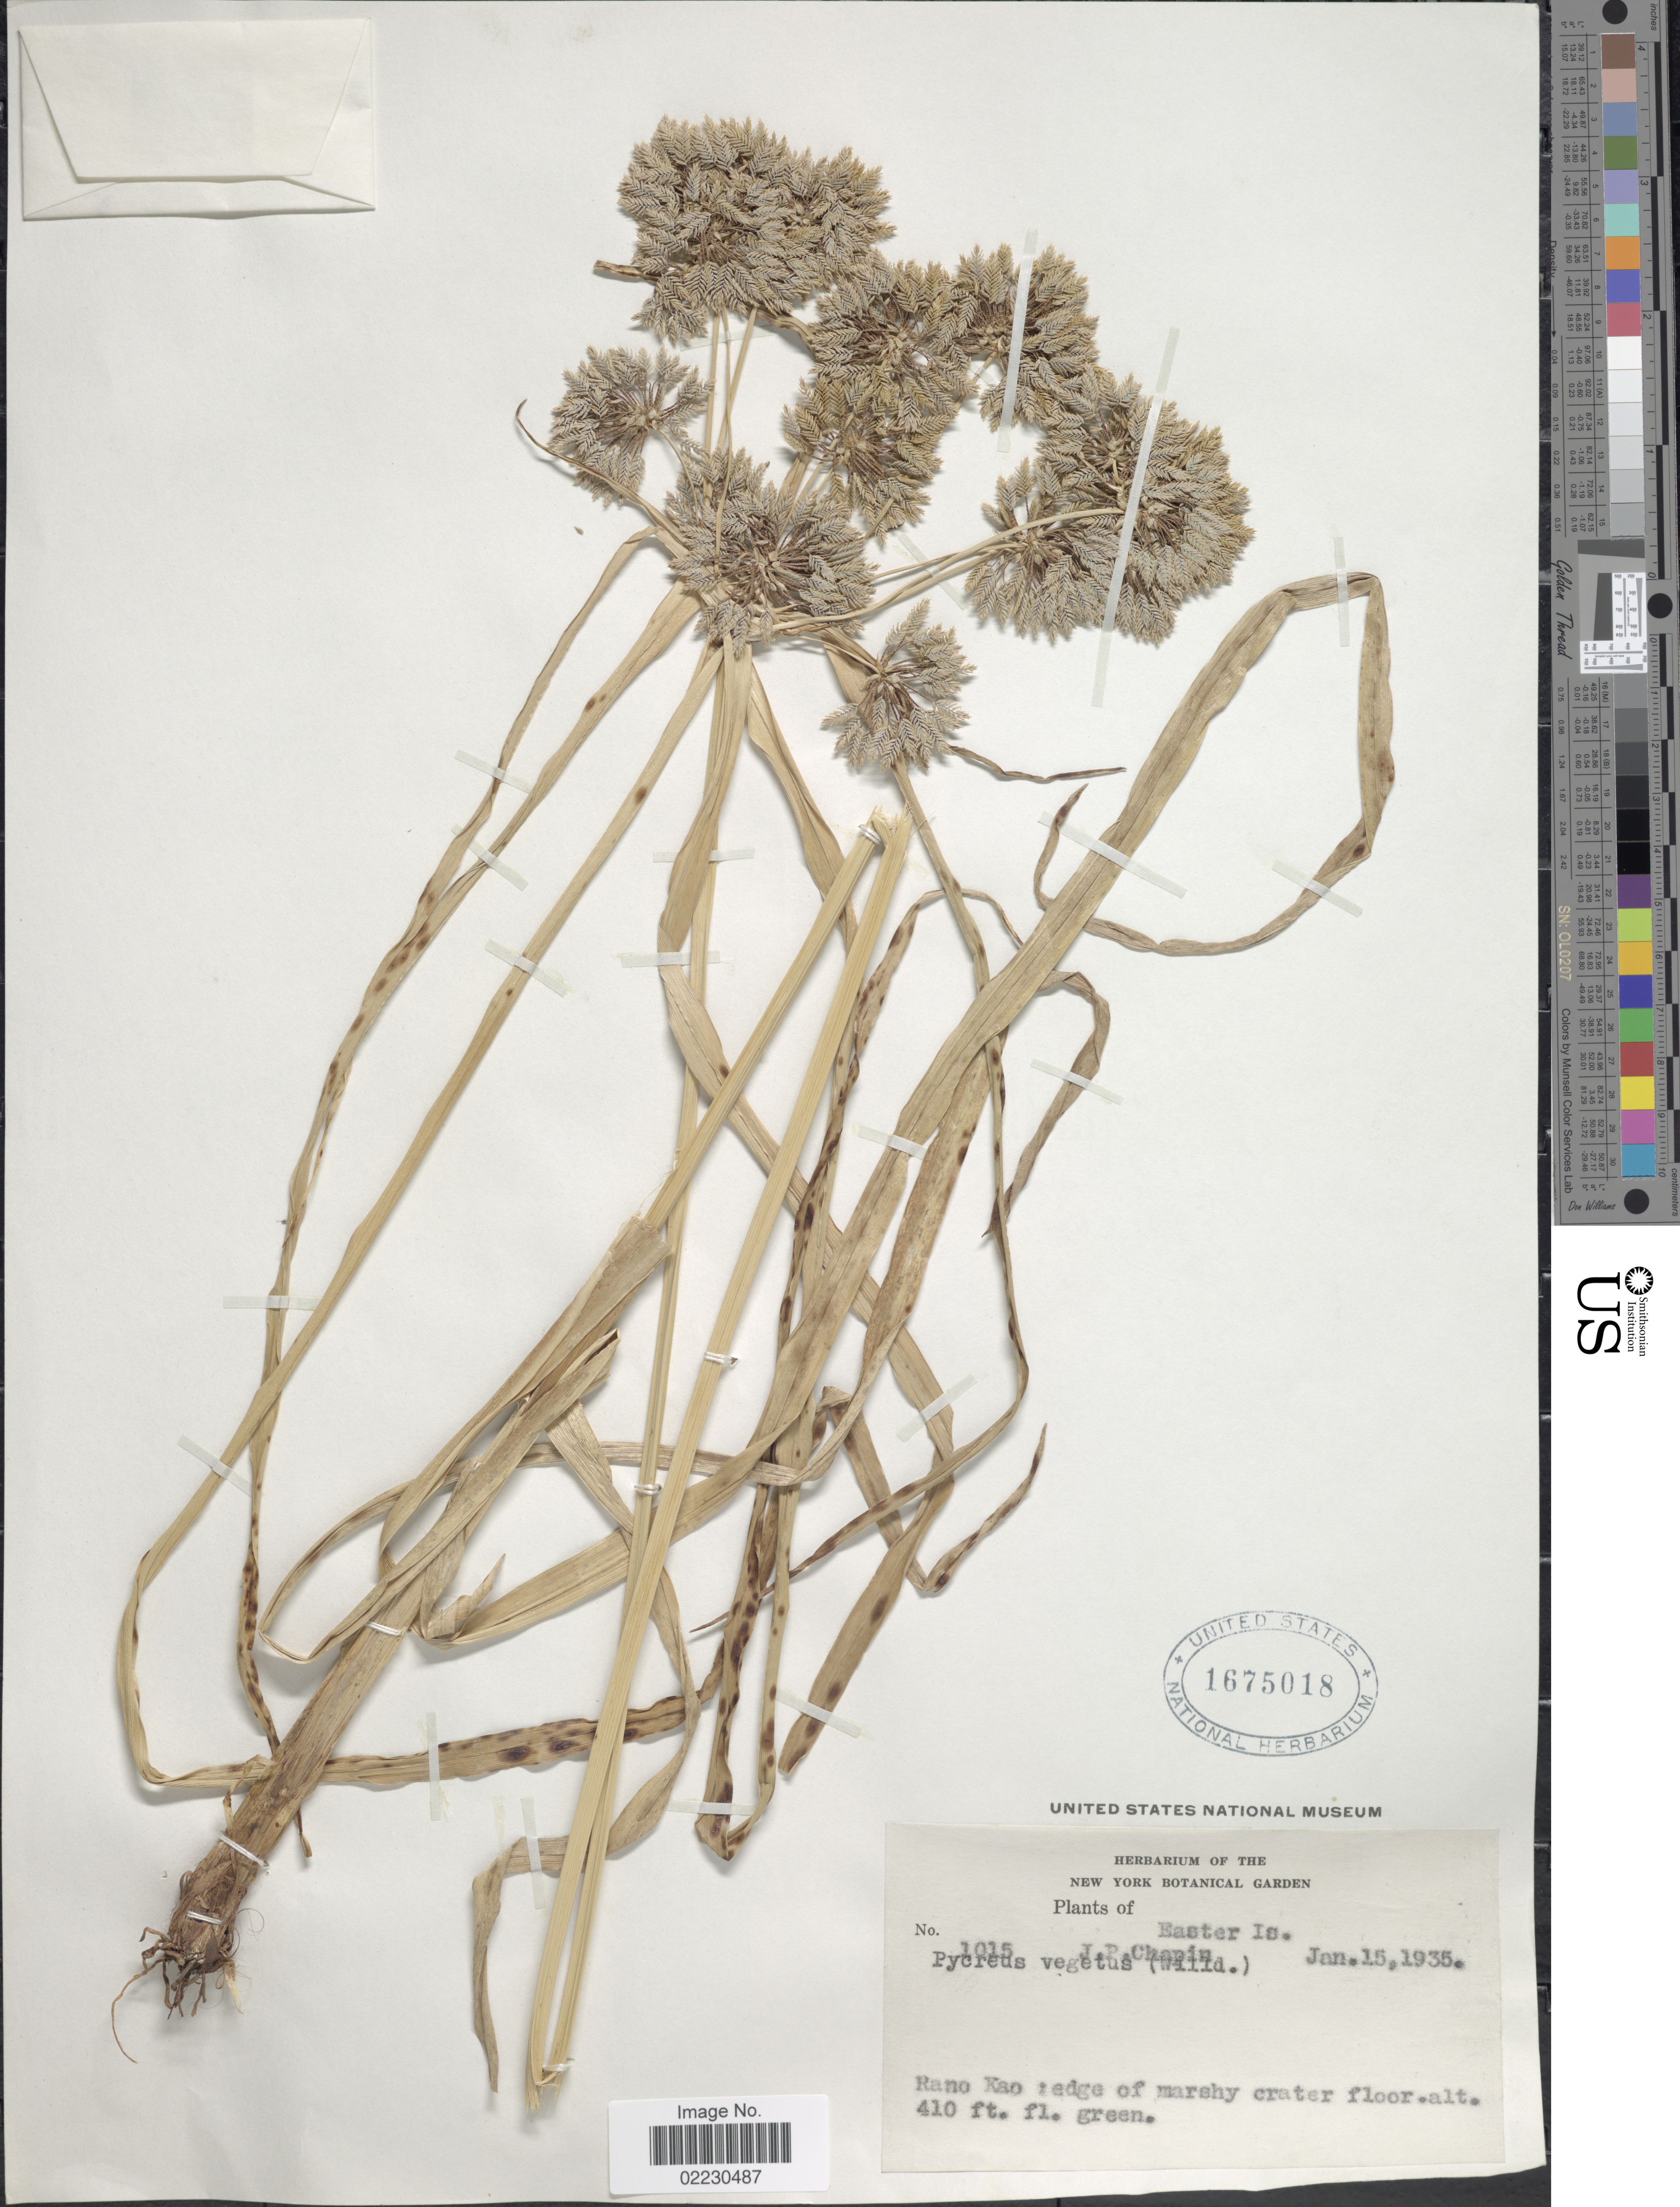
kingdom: Plantae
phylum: Tracheophyta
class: Liliopsida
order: Poales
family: Cyperaceae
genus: Cyperus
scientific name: Cyperus eragrostis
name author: Lam.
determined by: Strong, Mark T., (BOT), Smithsonian Institution - National Museum of Natural History (UNITED STATES)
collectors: J. Chapin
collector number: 1015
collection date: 1935-01-15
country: Chile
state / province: Valparaíso (V)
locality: Easter Is., Rano Kao: Edge of marshy crater floor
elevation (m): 125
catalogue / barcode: US 1675018